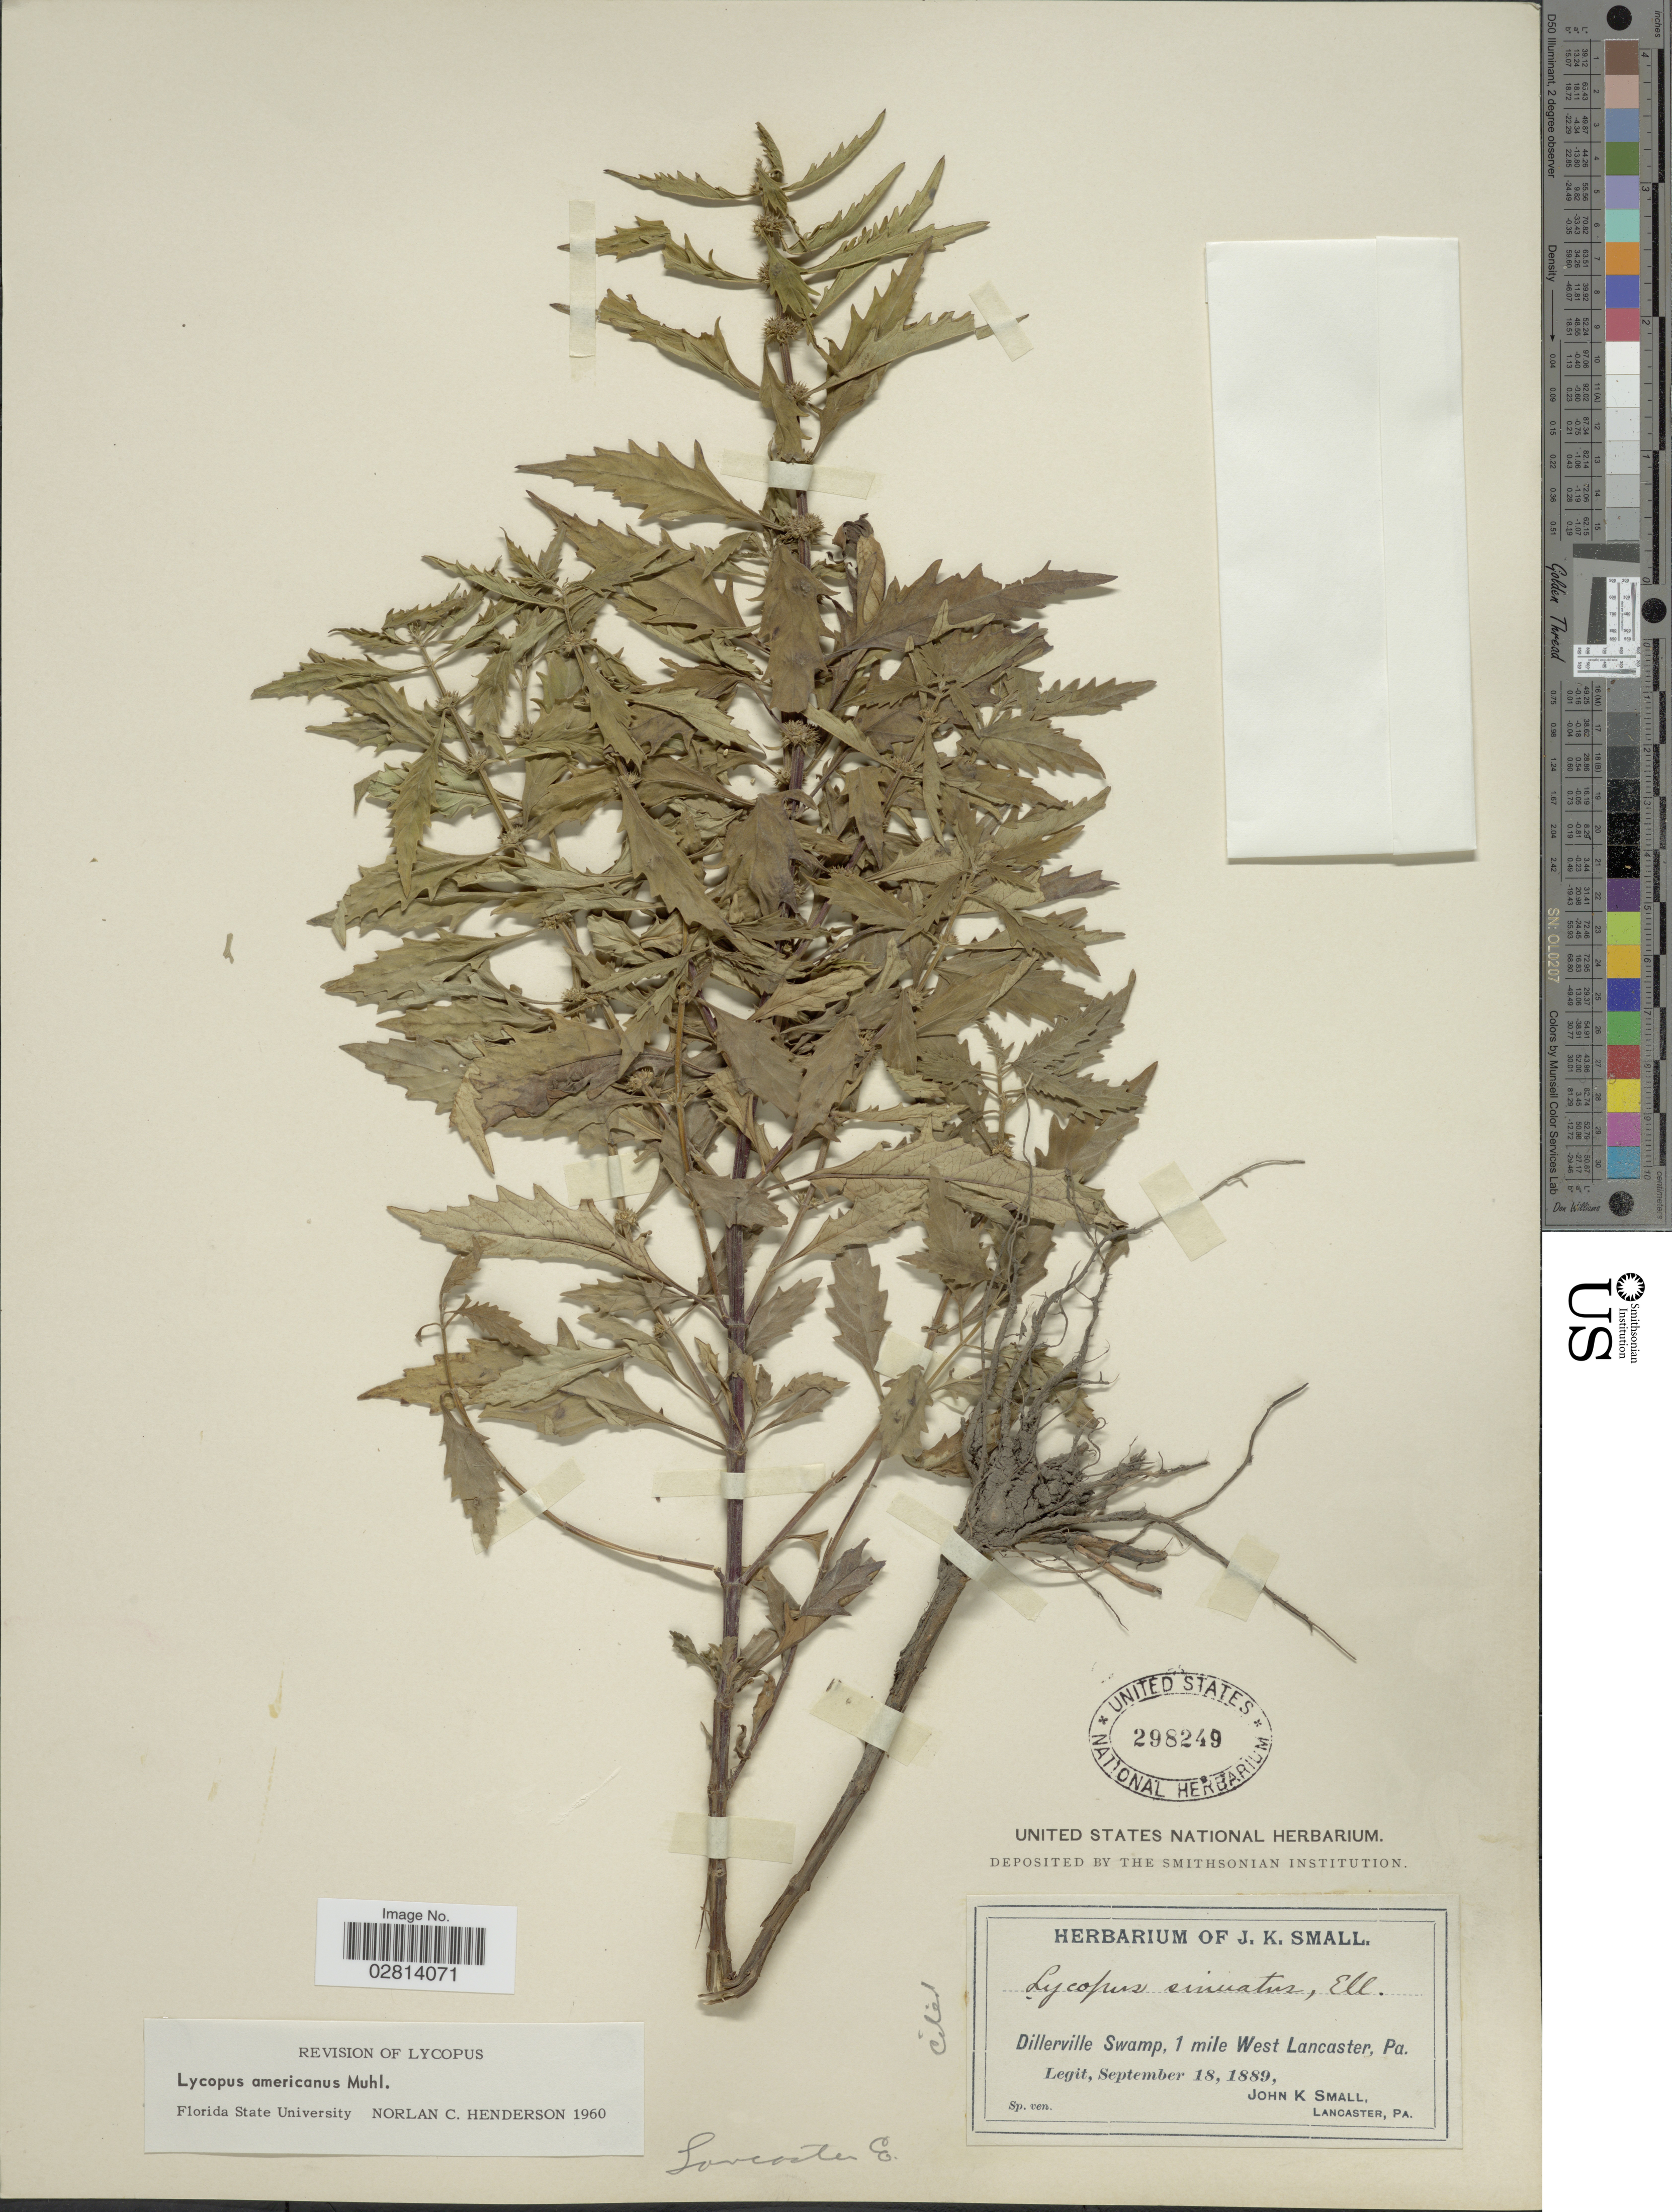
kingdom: Plantae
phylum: Tracheophyta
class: Magnoliopsida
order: Lamiales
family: Lamiaceae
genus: Lycopus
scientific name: Lycopus americanus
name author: Muhl. ex W.P.C. Barton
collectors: J. K. Small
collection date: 1889-09-18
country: United States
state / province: Pennsylvania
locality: Dillerville Swamp, 1 mile West Lancaster, Pa., Lancaster Co.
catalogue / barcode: US 298249